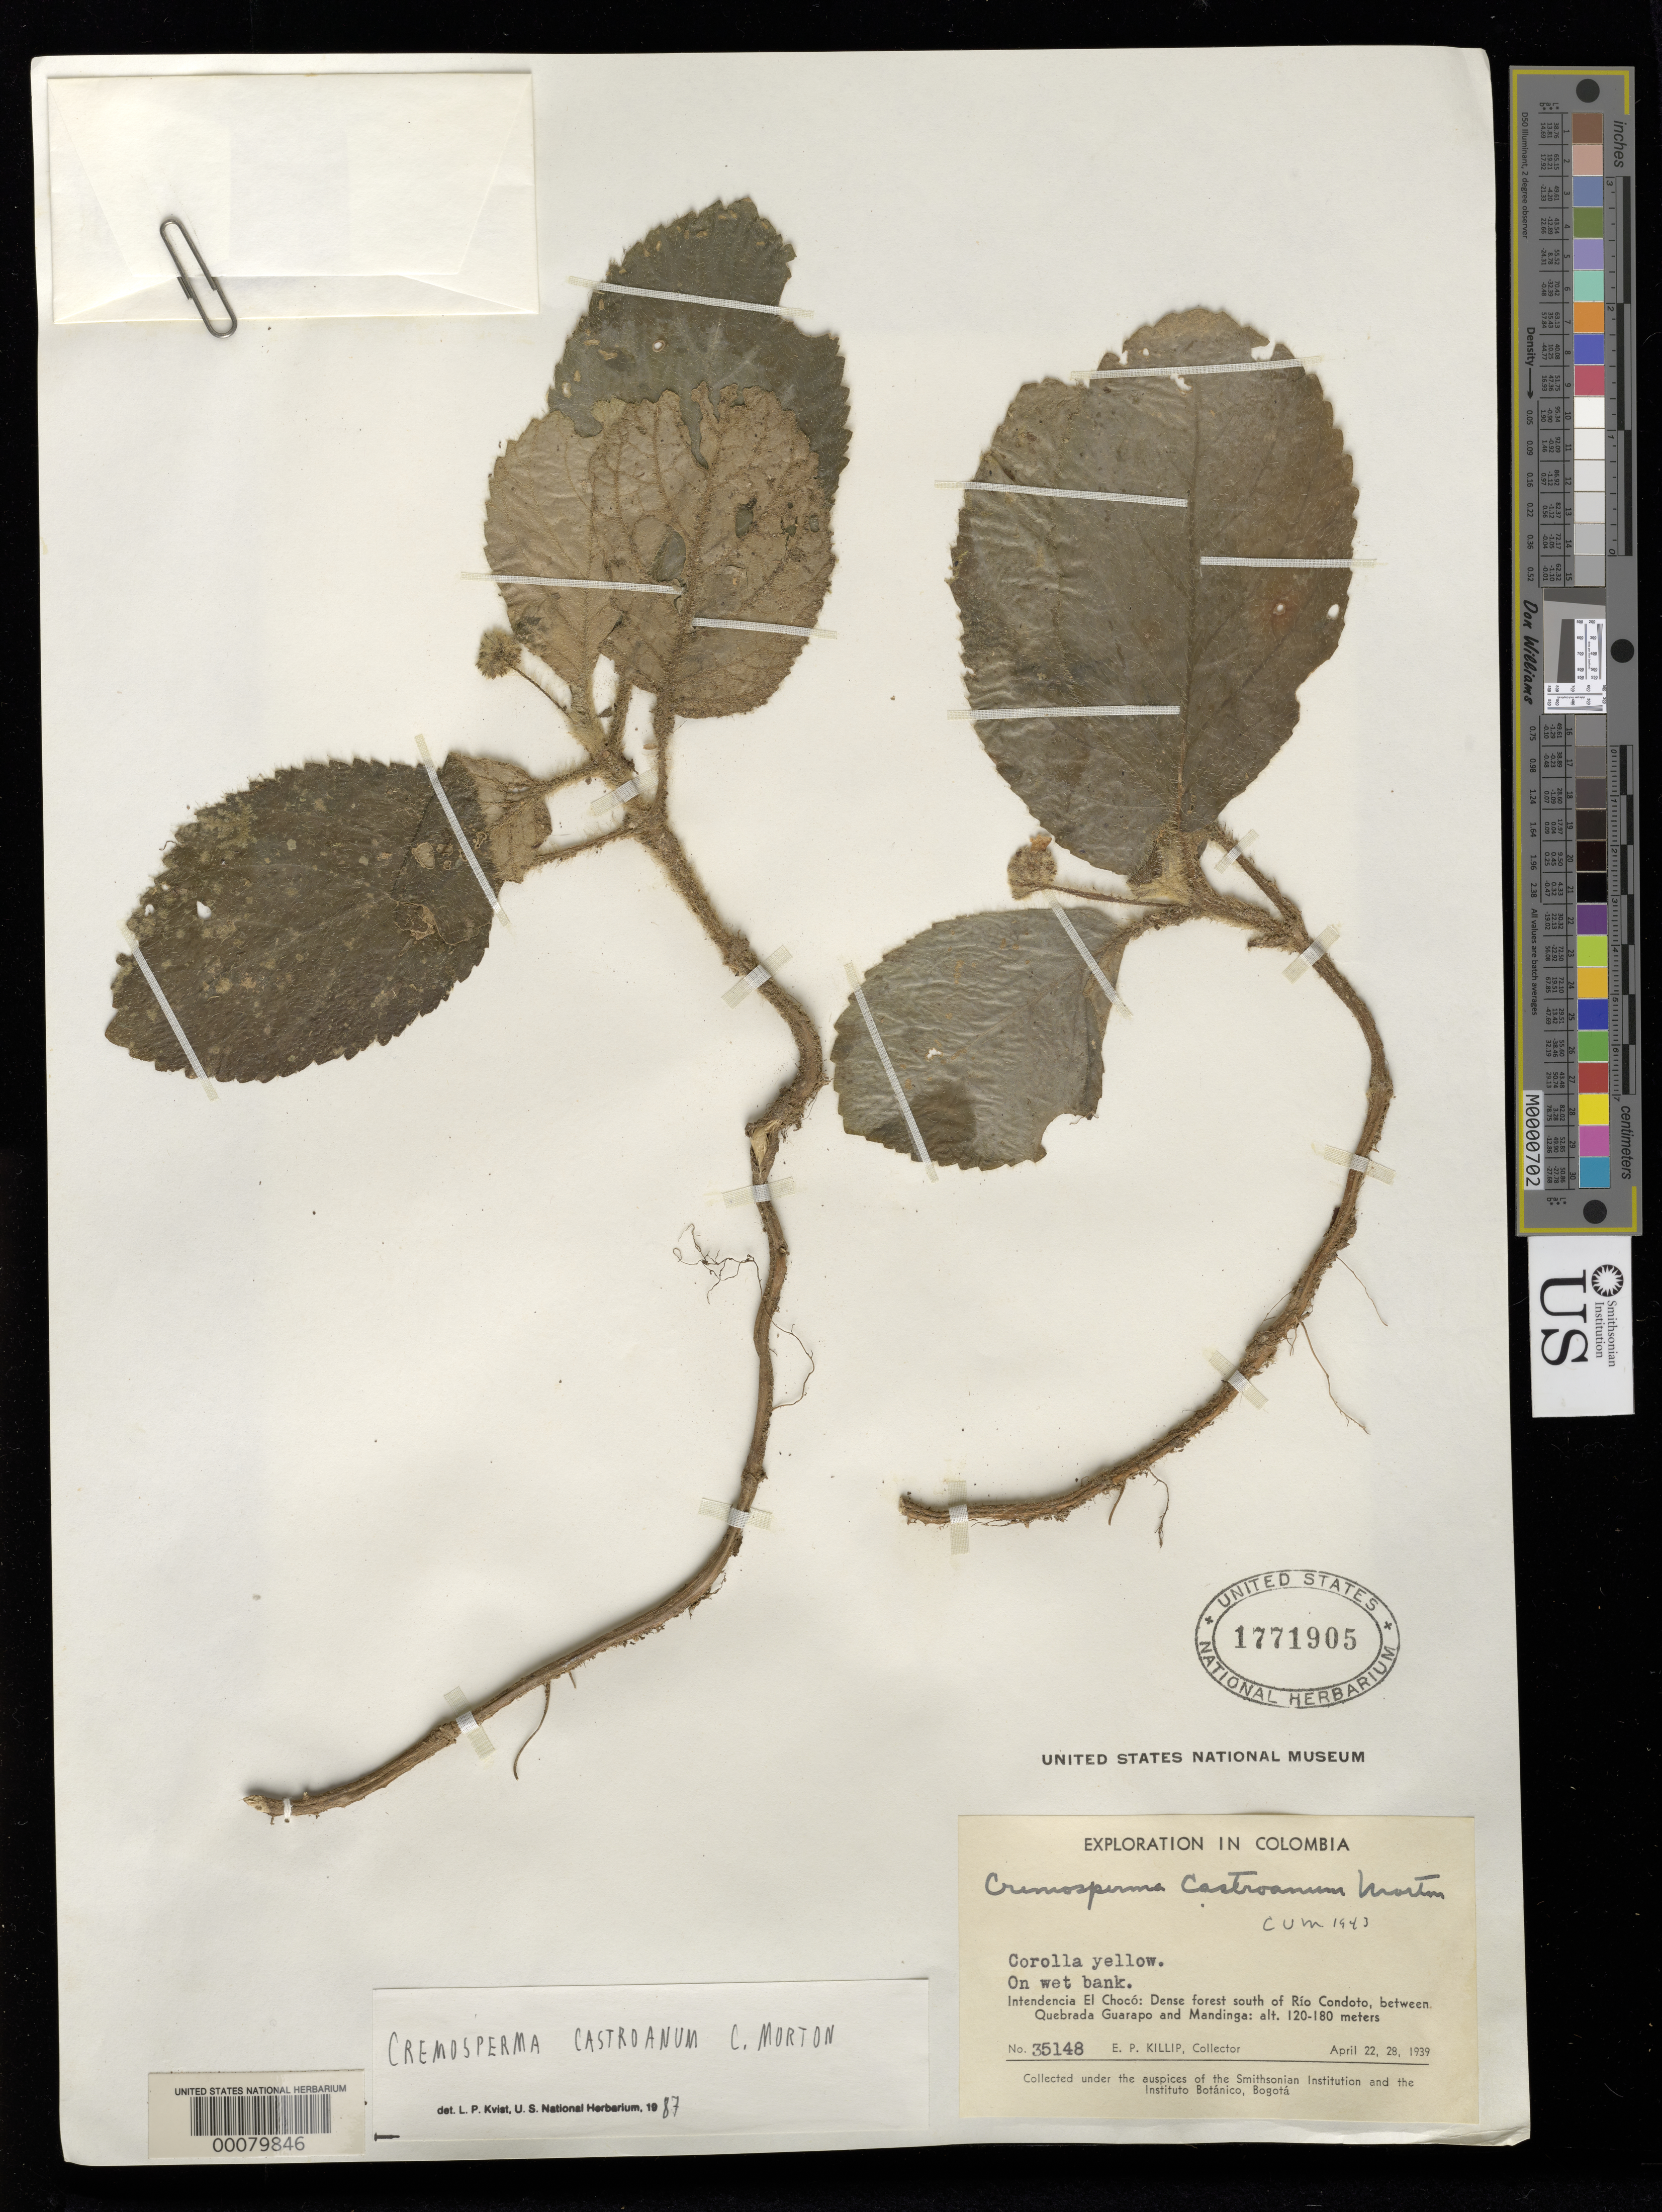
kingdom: Plantae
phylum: Tracheophyta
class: Magnoliopsida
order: Lamiales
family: Gesneriaceae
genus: Cremosperma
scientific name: Cremosperma castroanum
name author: C.V. Morton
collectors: E. P. Killip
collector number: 35148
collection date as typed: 22-28 Apr 1939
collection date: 1939-04-22/1939-04-28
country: Colombia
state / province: Chocó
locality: S of Rio Condoto, between Quebrada Guarapo and Mandinga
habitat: Dense forest; on wet bank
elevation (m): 120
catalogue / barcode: US 1771905